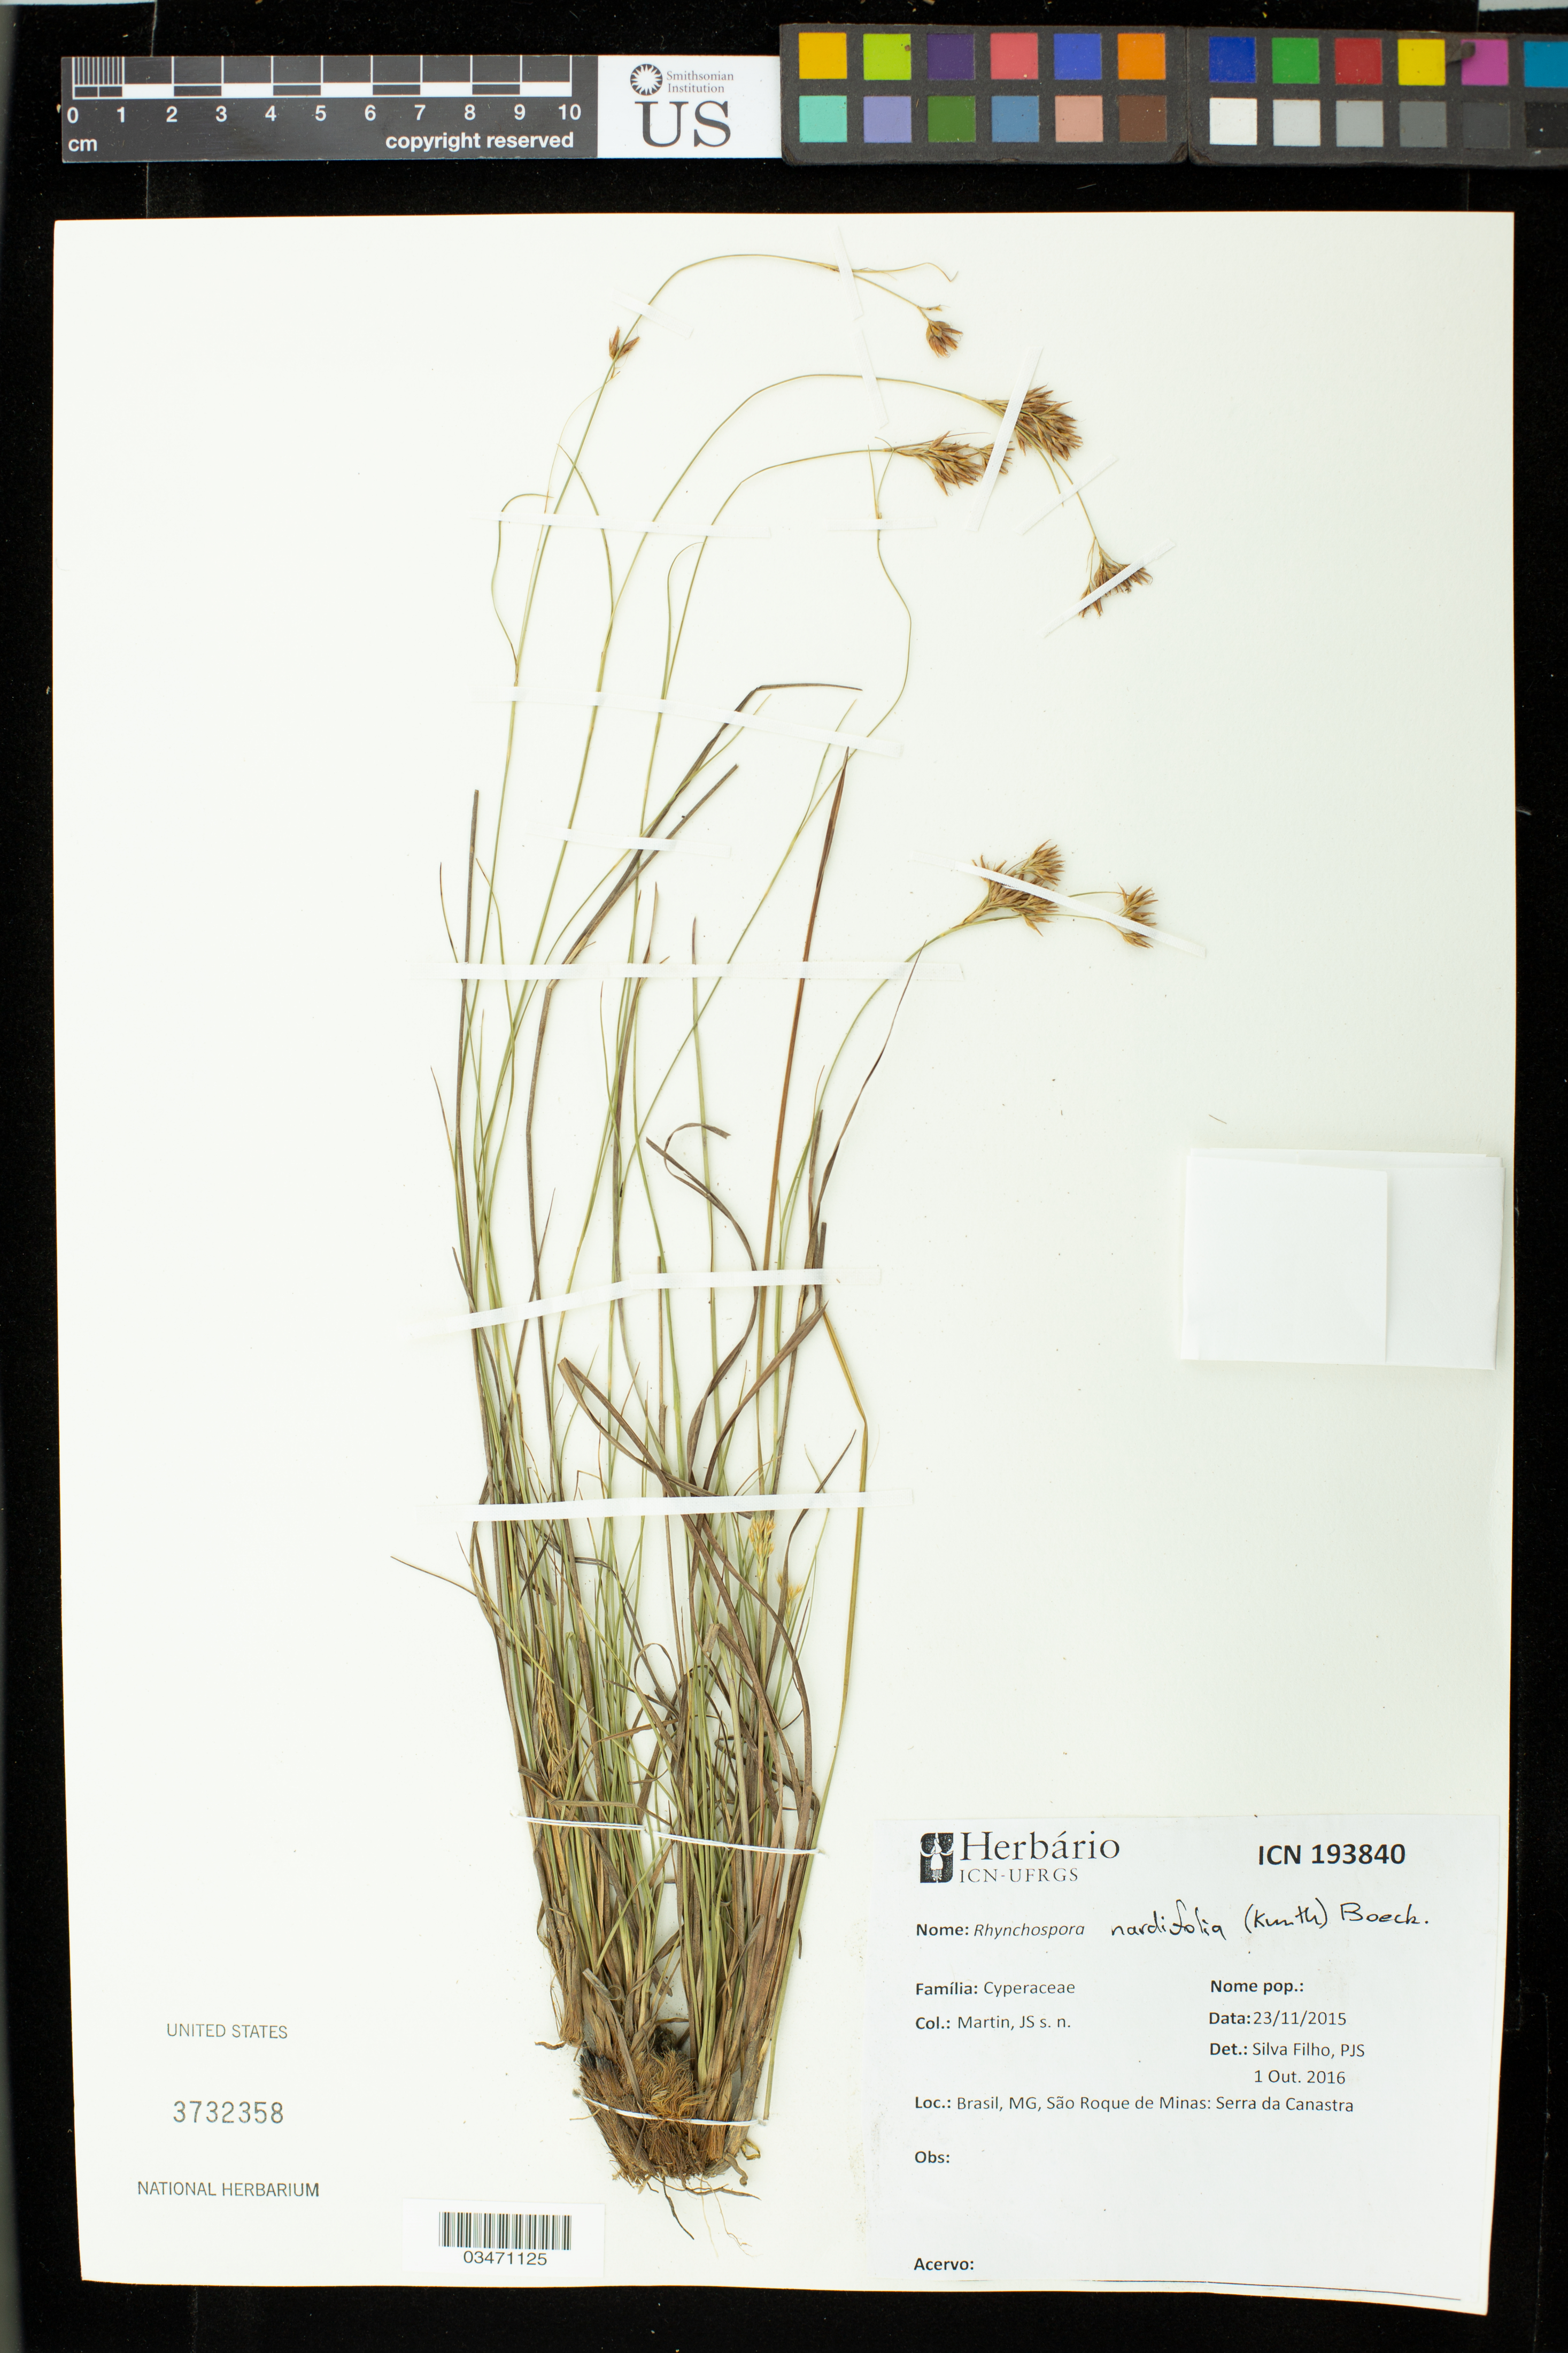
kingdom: Plantae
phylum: Tracheophyta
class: Liliopsida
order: Poales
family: Cyperaceae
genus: Rhynchospora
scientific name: Rhynchospora nardifolia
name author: (Kunth) Boeckeler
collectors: J. S. Martin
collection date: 2015-11-23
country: Brazil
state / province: Minas Gerais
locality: Sao Roque de Minas: Serra da Canastra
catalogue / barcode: US 3732358